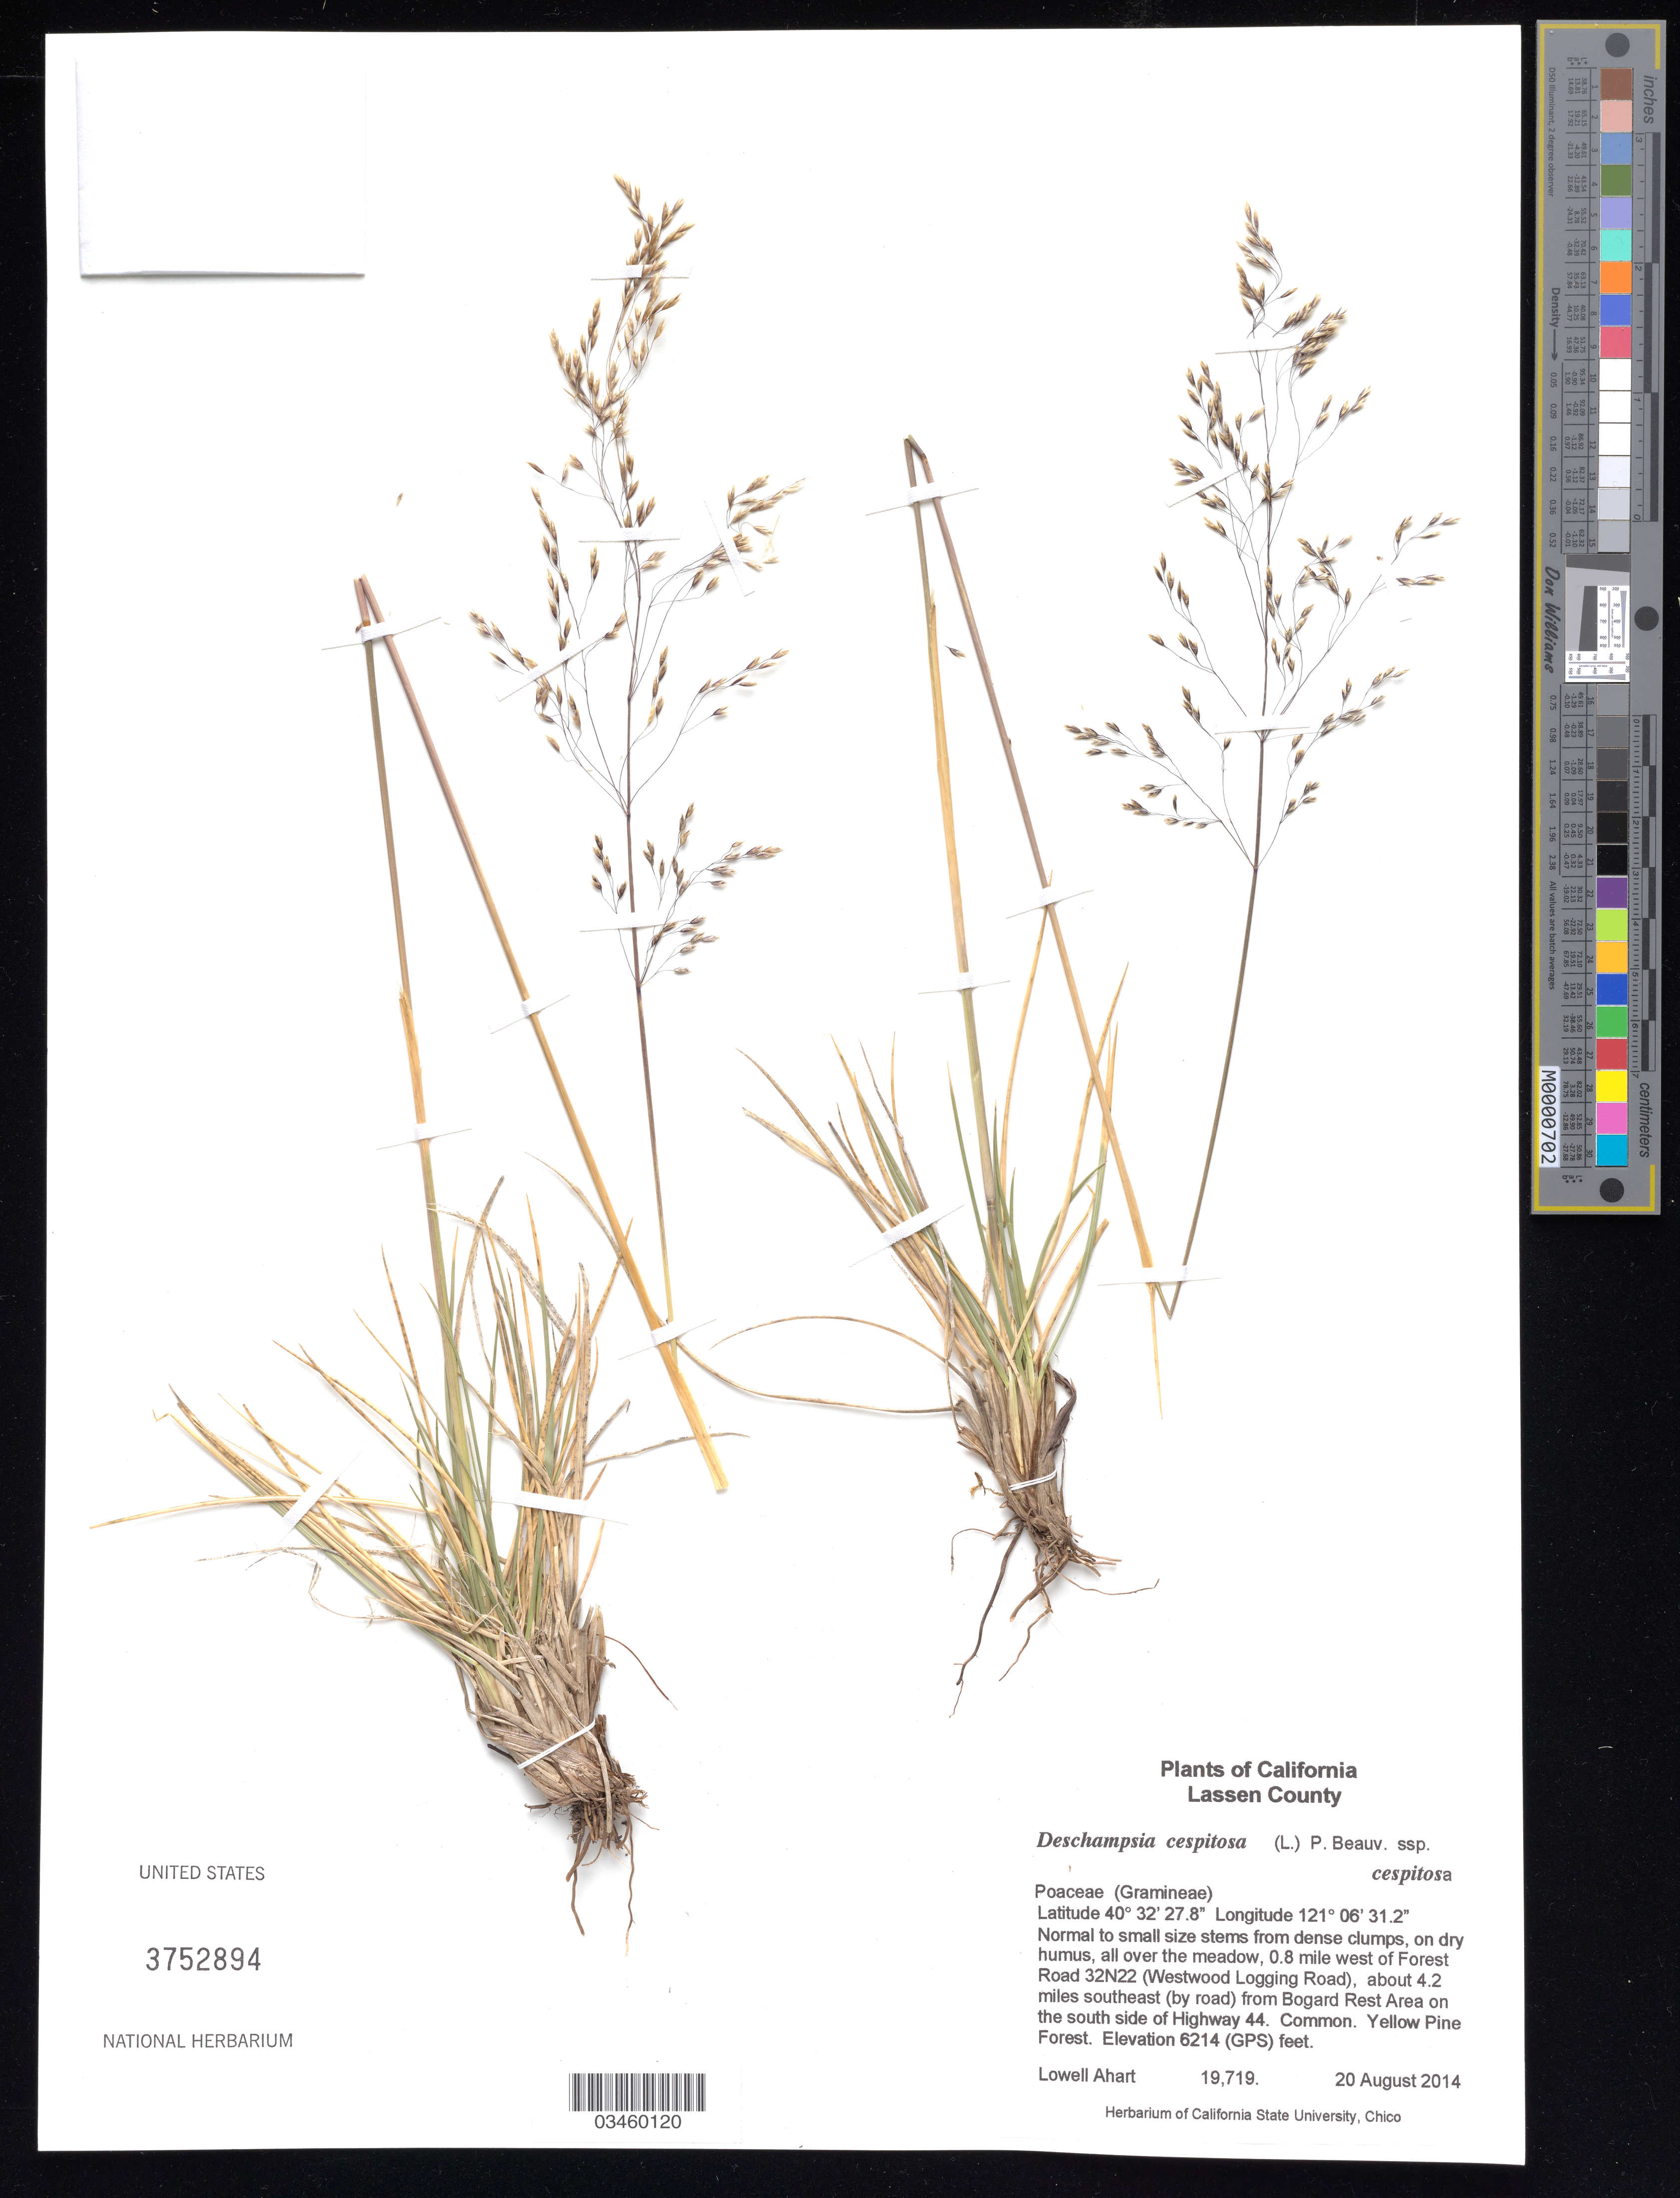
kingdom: Plantae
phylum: Tracheophyta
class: Liliopsida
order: Poales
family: Poaceae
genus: Deschampsia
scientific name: Deschampsia cespitosa subsp. cespitosa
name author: (L.) P. Beauv.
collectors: L. Ahart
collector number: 19719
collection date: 2014-08-20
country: United States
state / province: California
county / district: Lassen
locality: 0.8 mi. W of Forest Road 32N22 (Westwood Logging Road), about 4.2 mi. SE (by road) from Bogard Rest Area on the S side of Hwy 44.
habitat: On dry humus, all over the meadow. Yellow Pine Forest.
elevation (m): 1894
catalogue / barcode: US 3752894